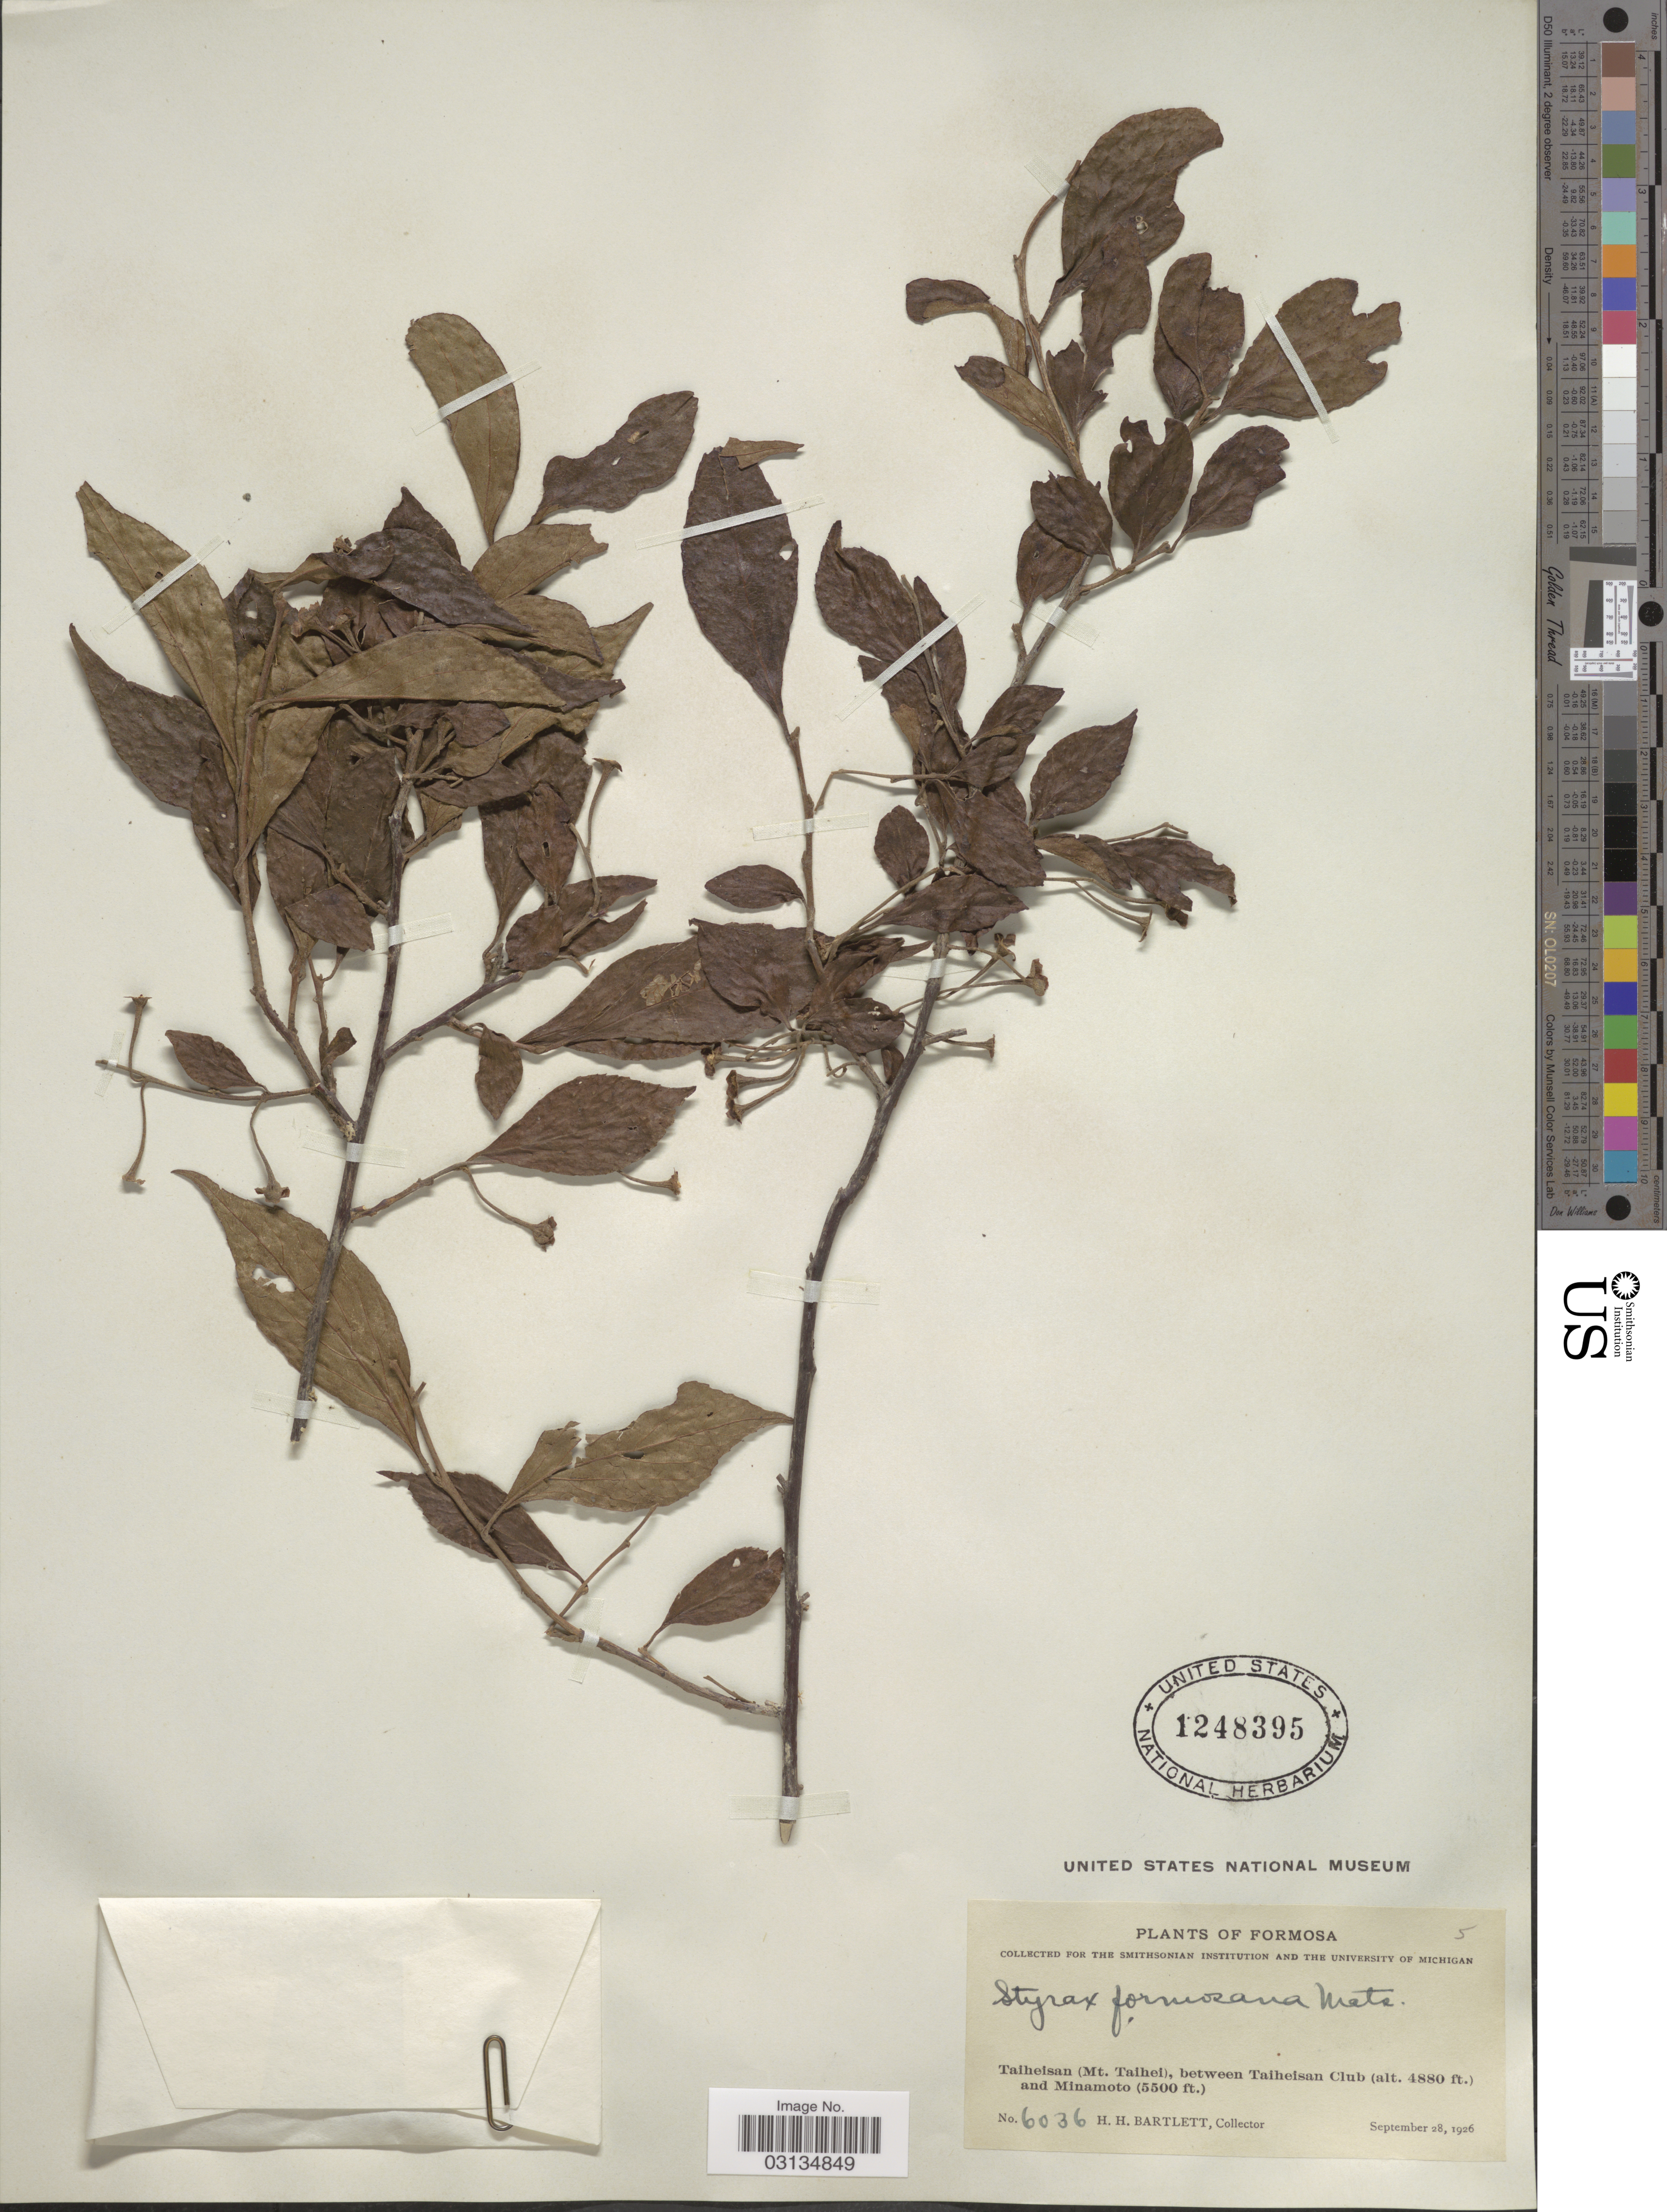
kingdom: Plantae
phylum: Tracheophyta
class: Magnoliopsida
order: Ericales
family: Styracaceae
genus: Styrax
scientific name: Styrax formosanus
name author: Matsum.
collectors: H. H. Bartlett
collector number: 6036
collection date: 1926-09-28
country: Taiwan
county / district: Yilan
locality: Formosa. Taiheisan (Mt. Taihei), between Taiheisan Club and Minamoto.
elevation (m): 1487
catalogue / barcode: US 1248395